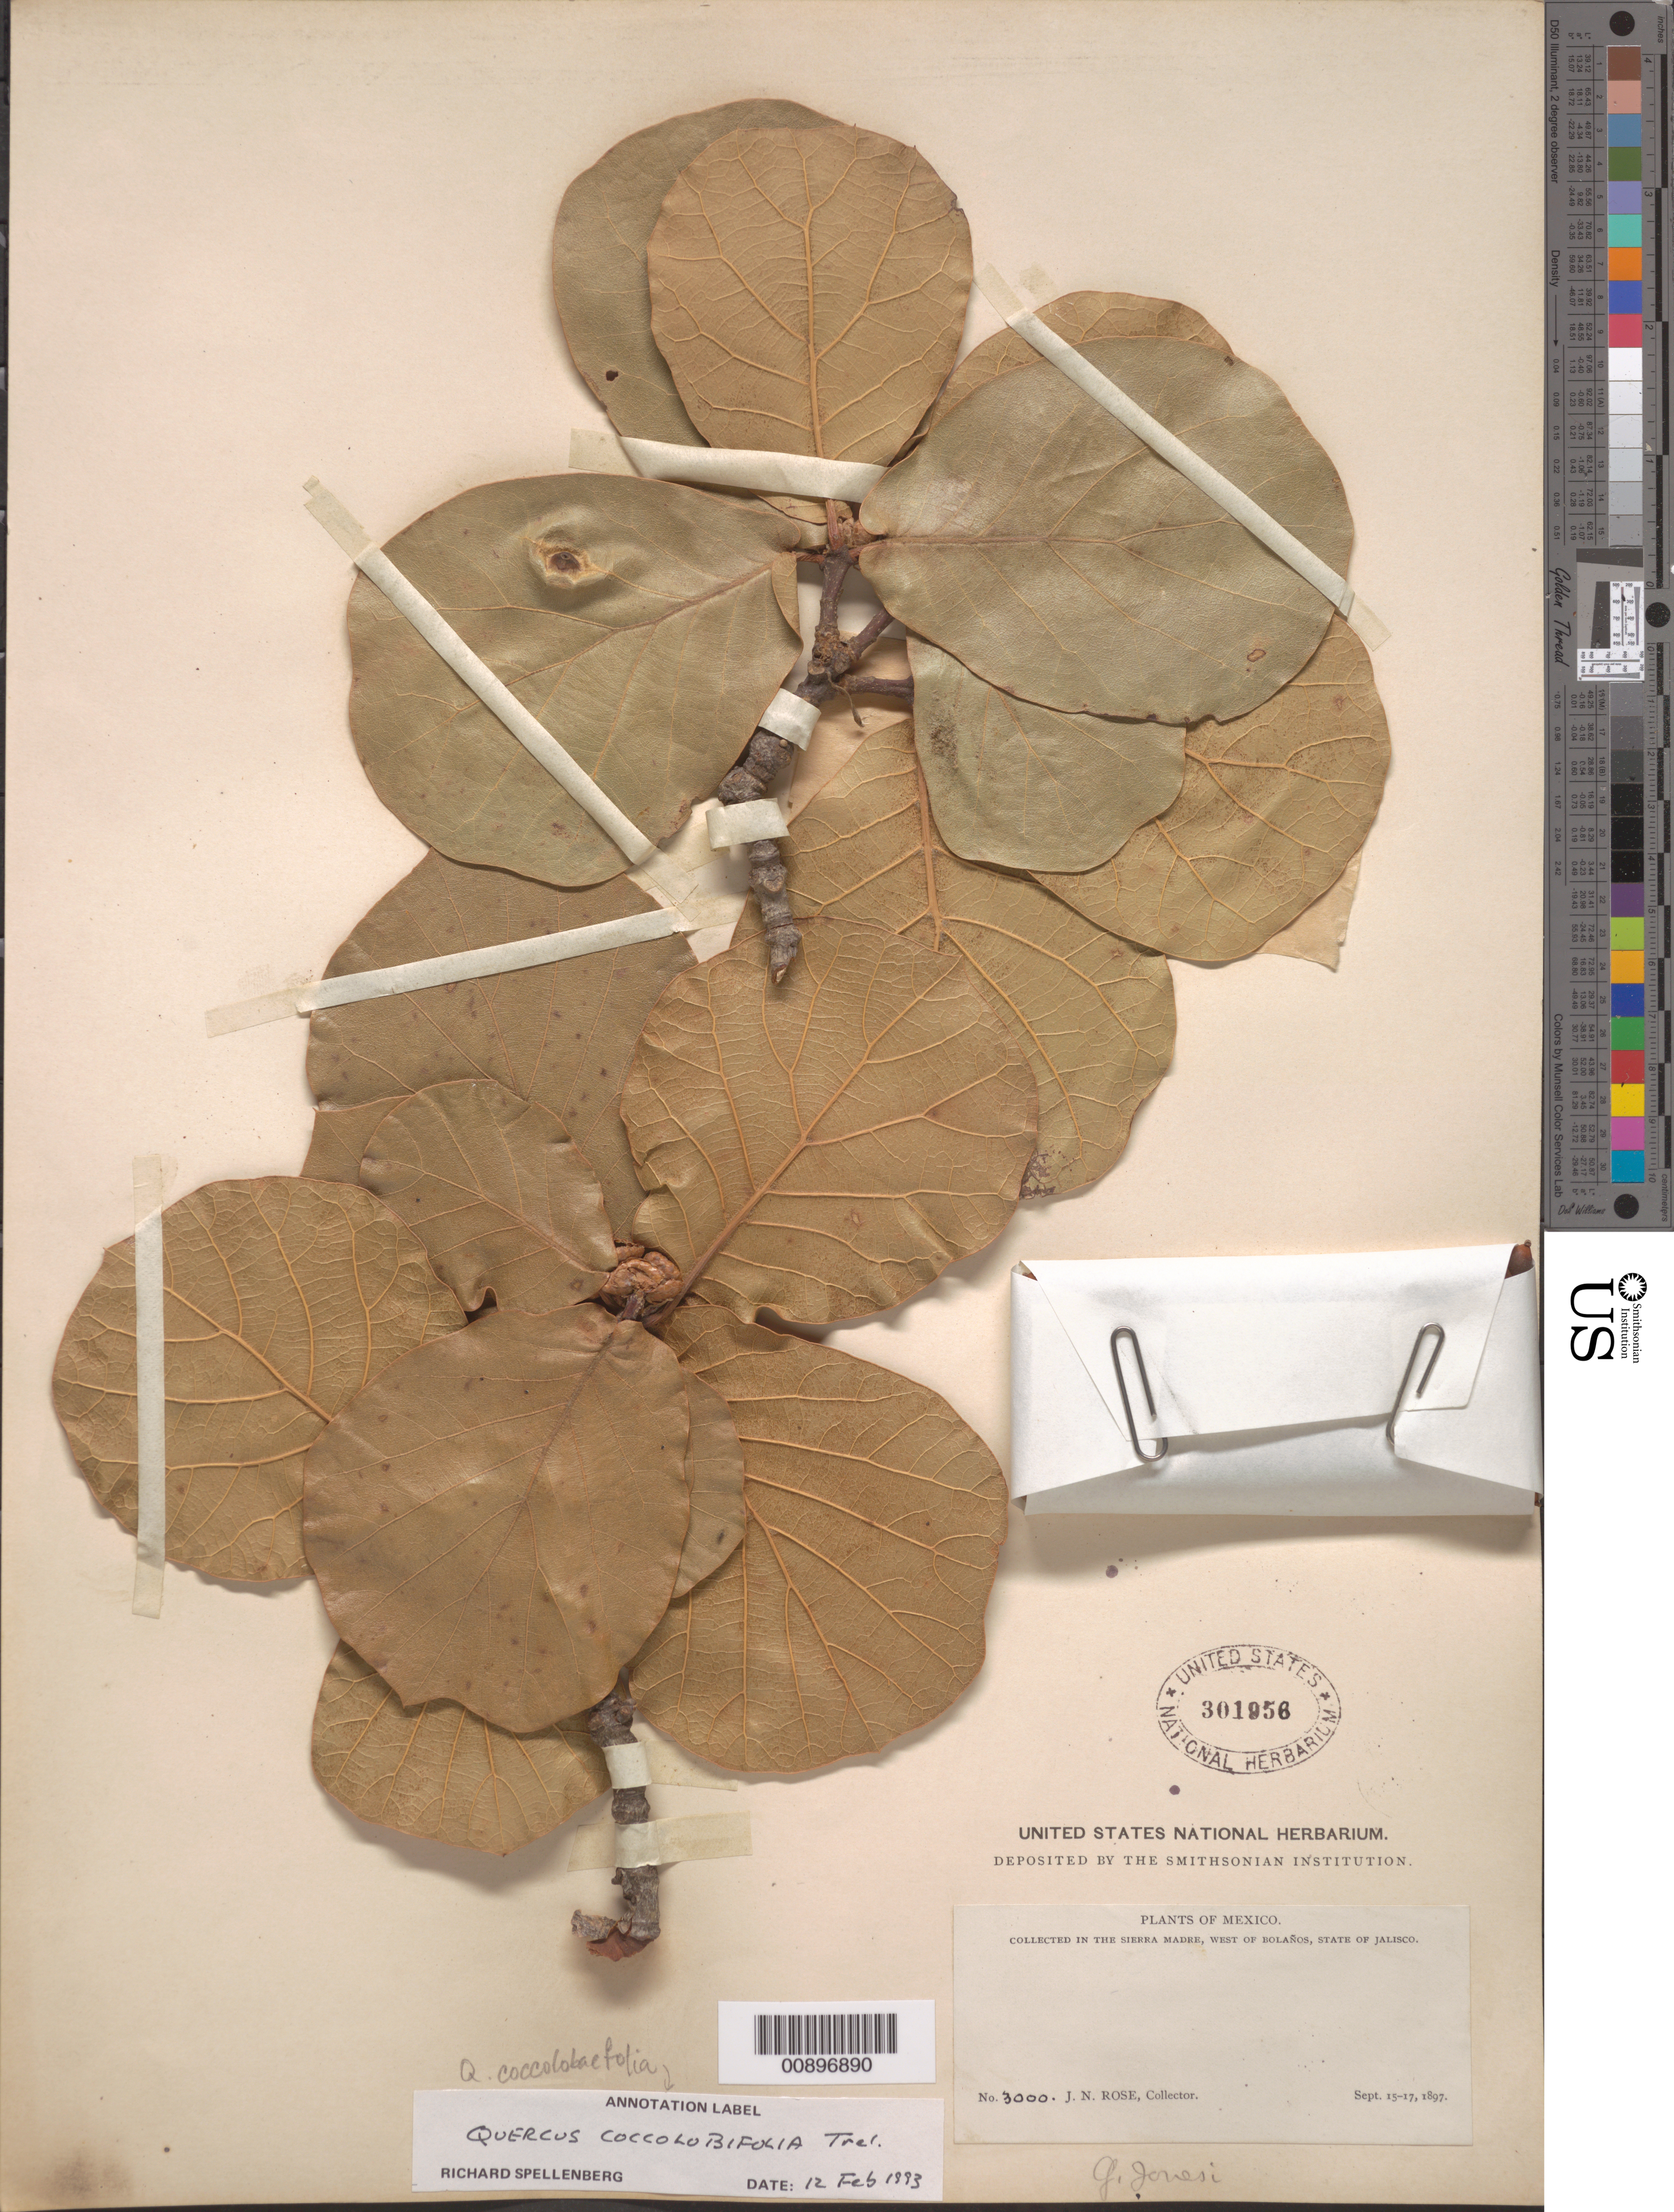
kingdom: Plantae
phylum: Tracheophyta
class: Magnoliopsida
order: Fagales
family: Fagaceae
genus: Quercus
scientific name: Quercus coccolobifolia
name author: Trel.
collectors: J. N. Rose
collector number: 3000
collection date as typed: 15 Sep 1897 to 17 Sep 1897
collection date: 1897-09-15/1897-09-17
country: Mexico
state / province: Jalisco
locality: Sierra Madre, west of Bolaños, Jalisco.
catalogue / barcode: US 301956